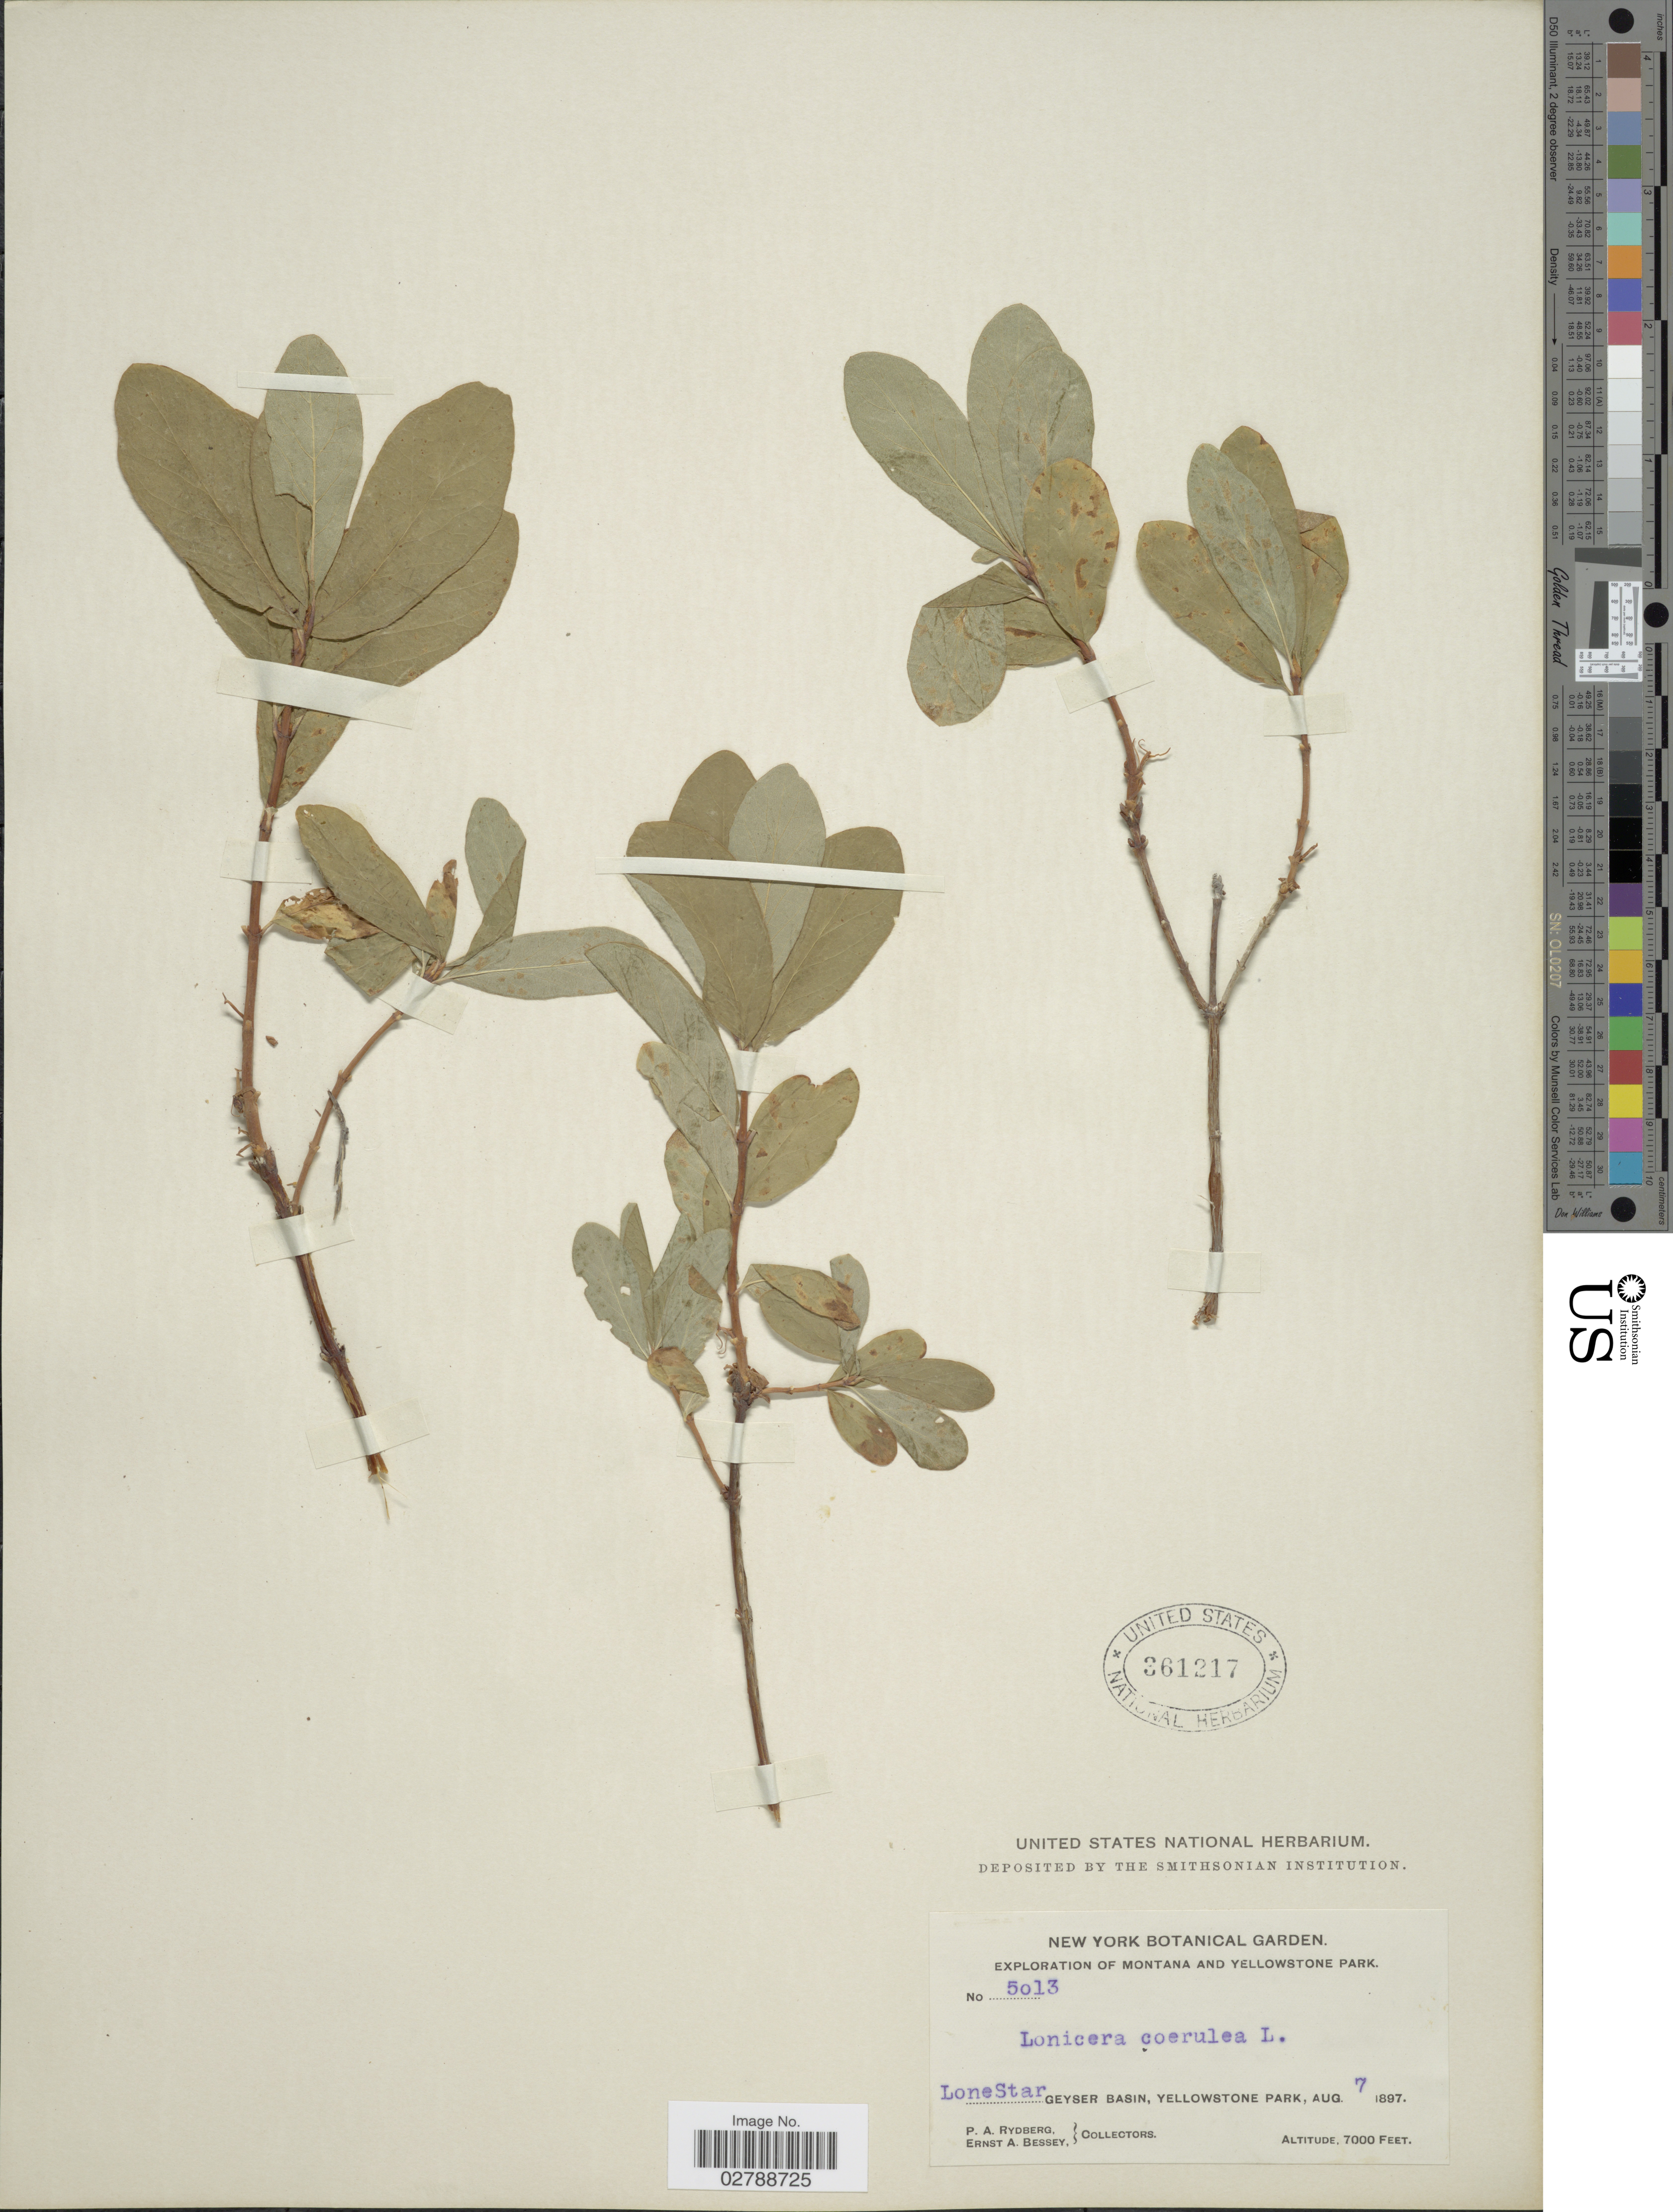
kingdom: Plantae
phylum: Tracheophyta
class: Magnoliopsida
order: Dipsacales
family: Caprifoliaceae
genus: Lonicera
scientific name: Lonicera caerulea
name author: L.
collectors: P. A. Rydberg & E. A. Bessey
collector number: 5013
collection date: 1897-08-07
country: United States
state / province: Montana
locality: LoneStar Geyser Basin, Yellowstone Park.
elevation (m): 2134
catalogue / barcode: US 361217